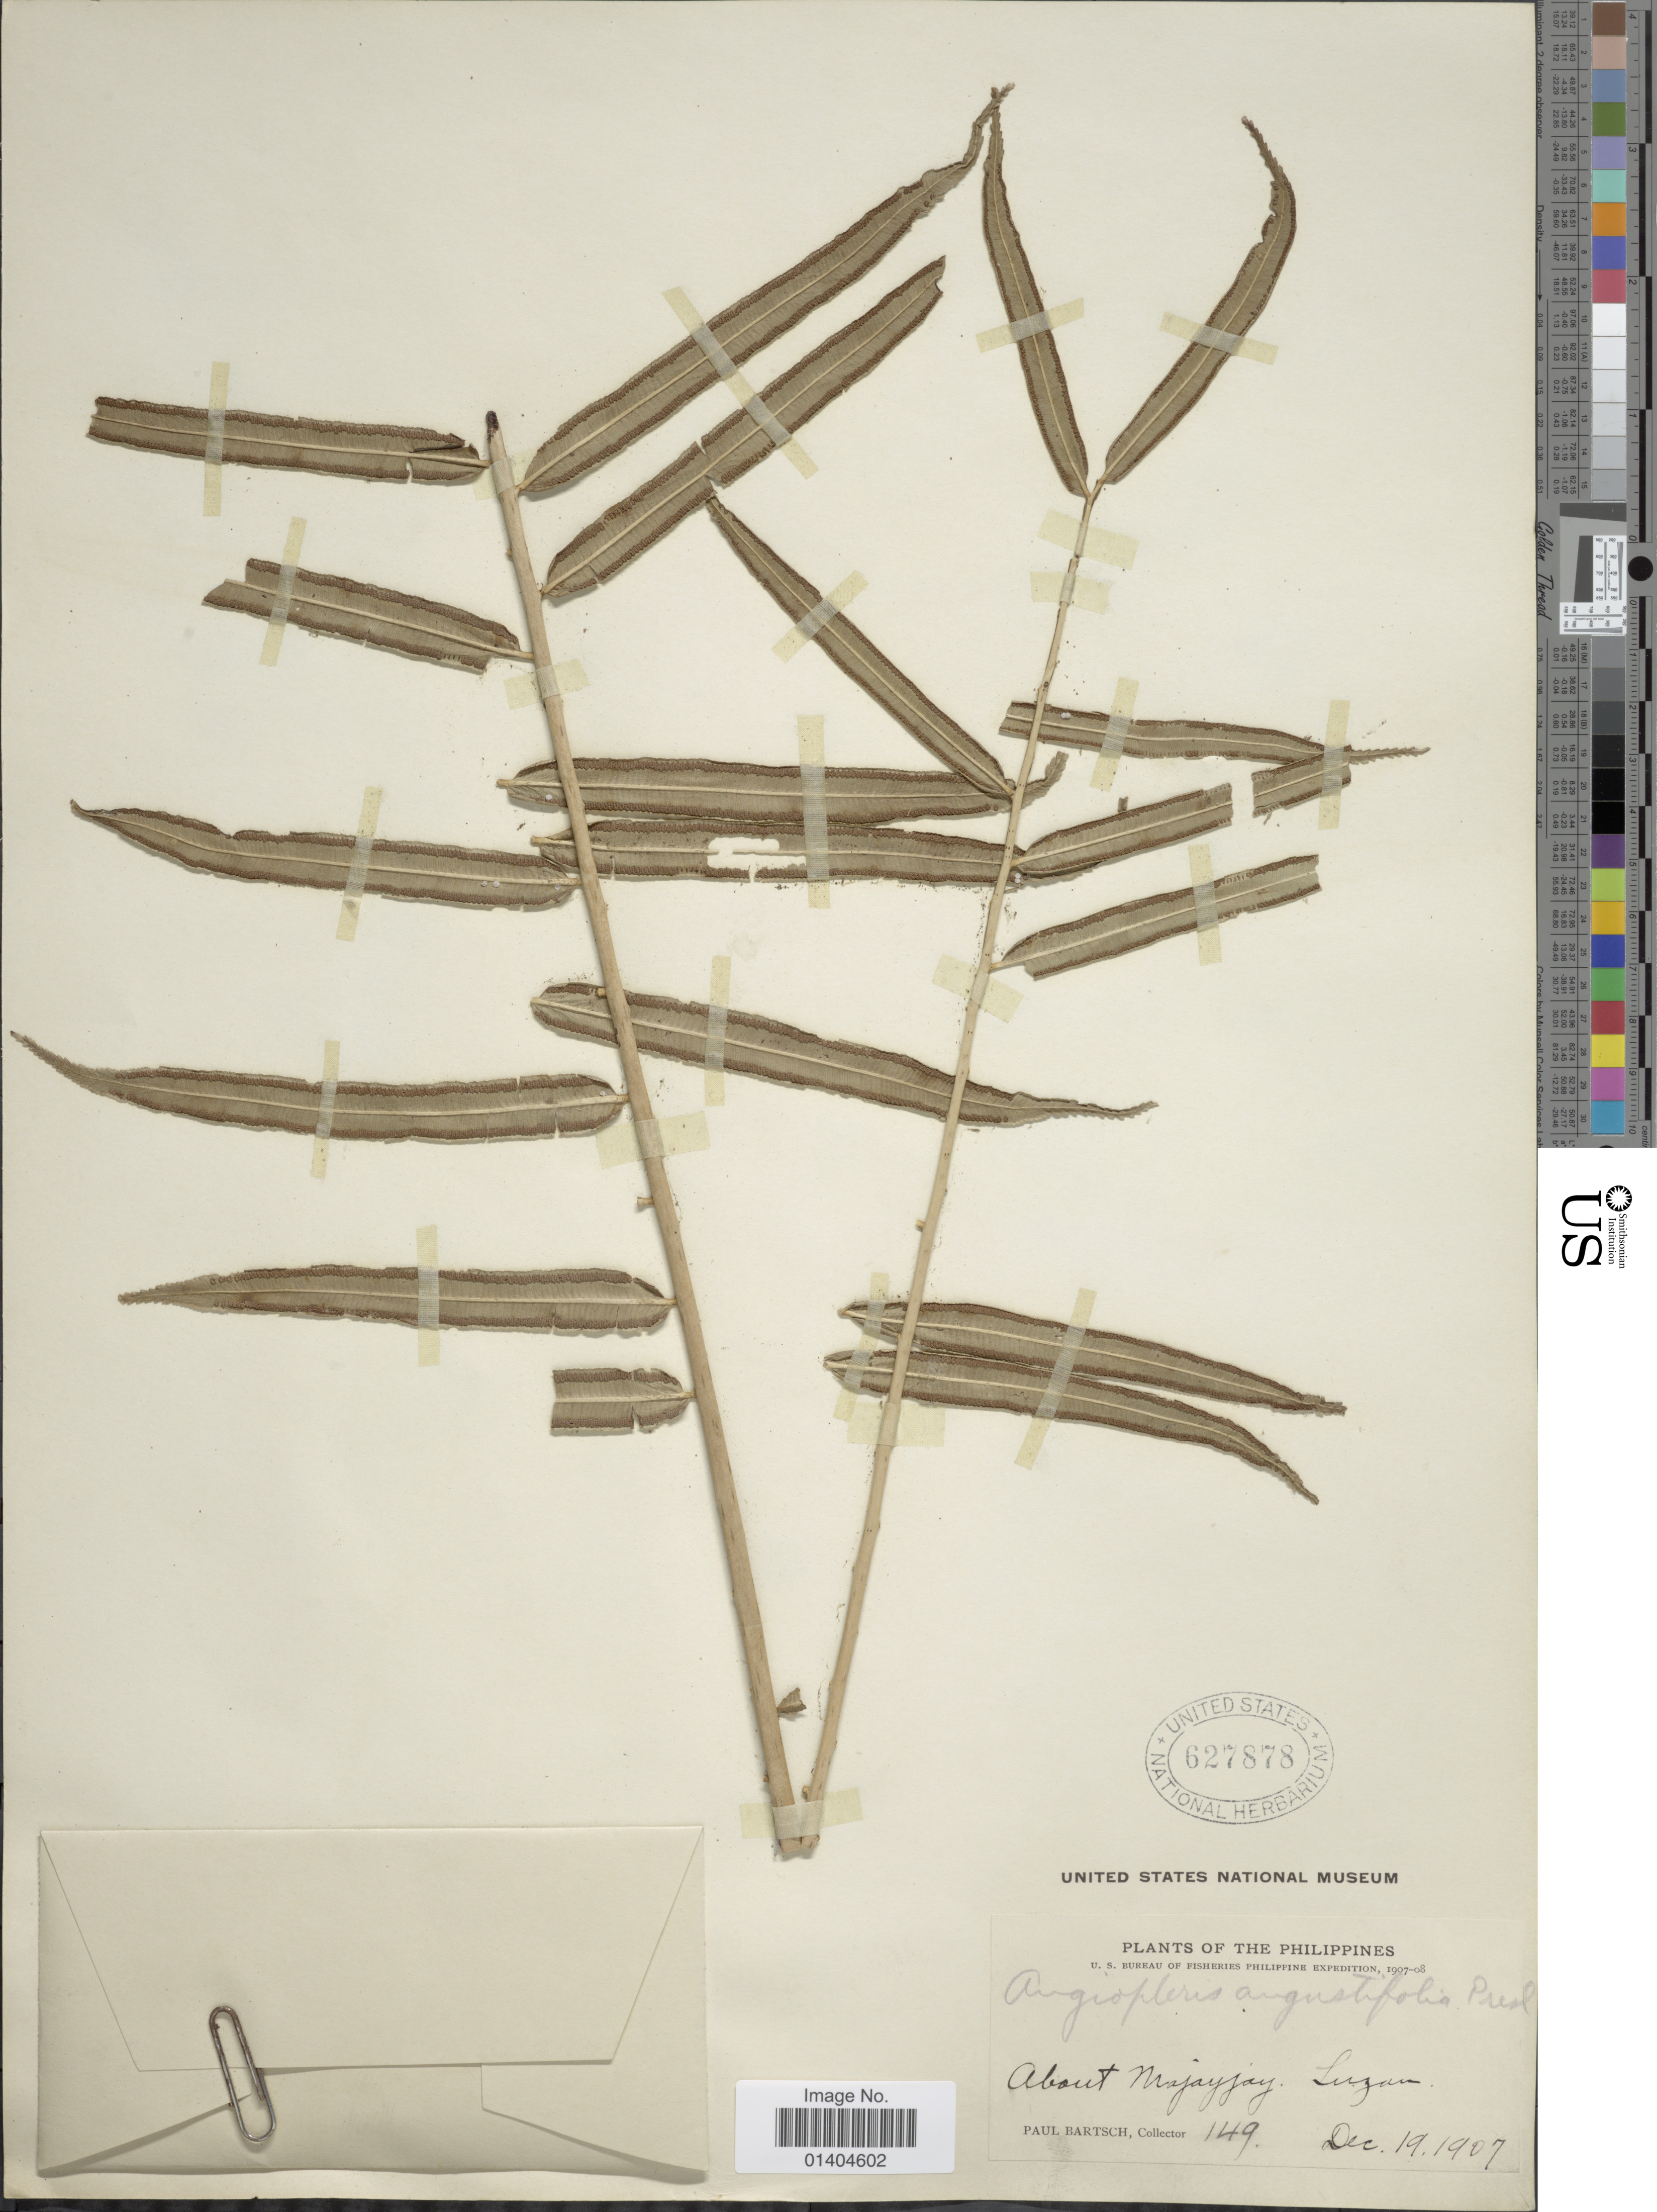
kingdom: Plantae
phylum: Tracheophyta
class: Polypodiopsida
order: Marattiales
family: Marattiaceae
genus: Angiopteris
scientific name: Angiopteris angustifolia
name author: C. Presl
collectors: P. Bartsch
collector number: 149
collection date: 1907-12-19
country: Philippines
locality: About Majayjay. Luzon.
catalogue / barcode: US 627878